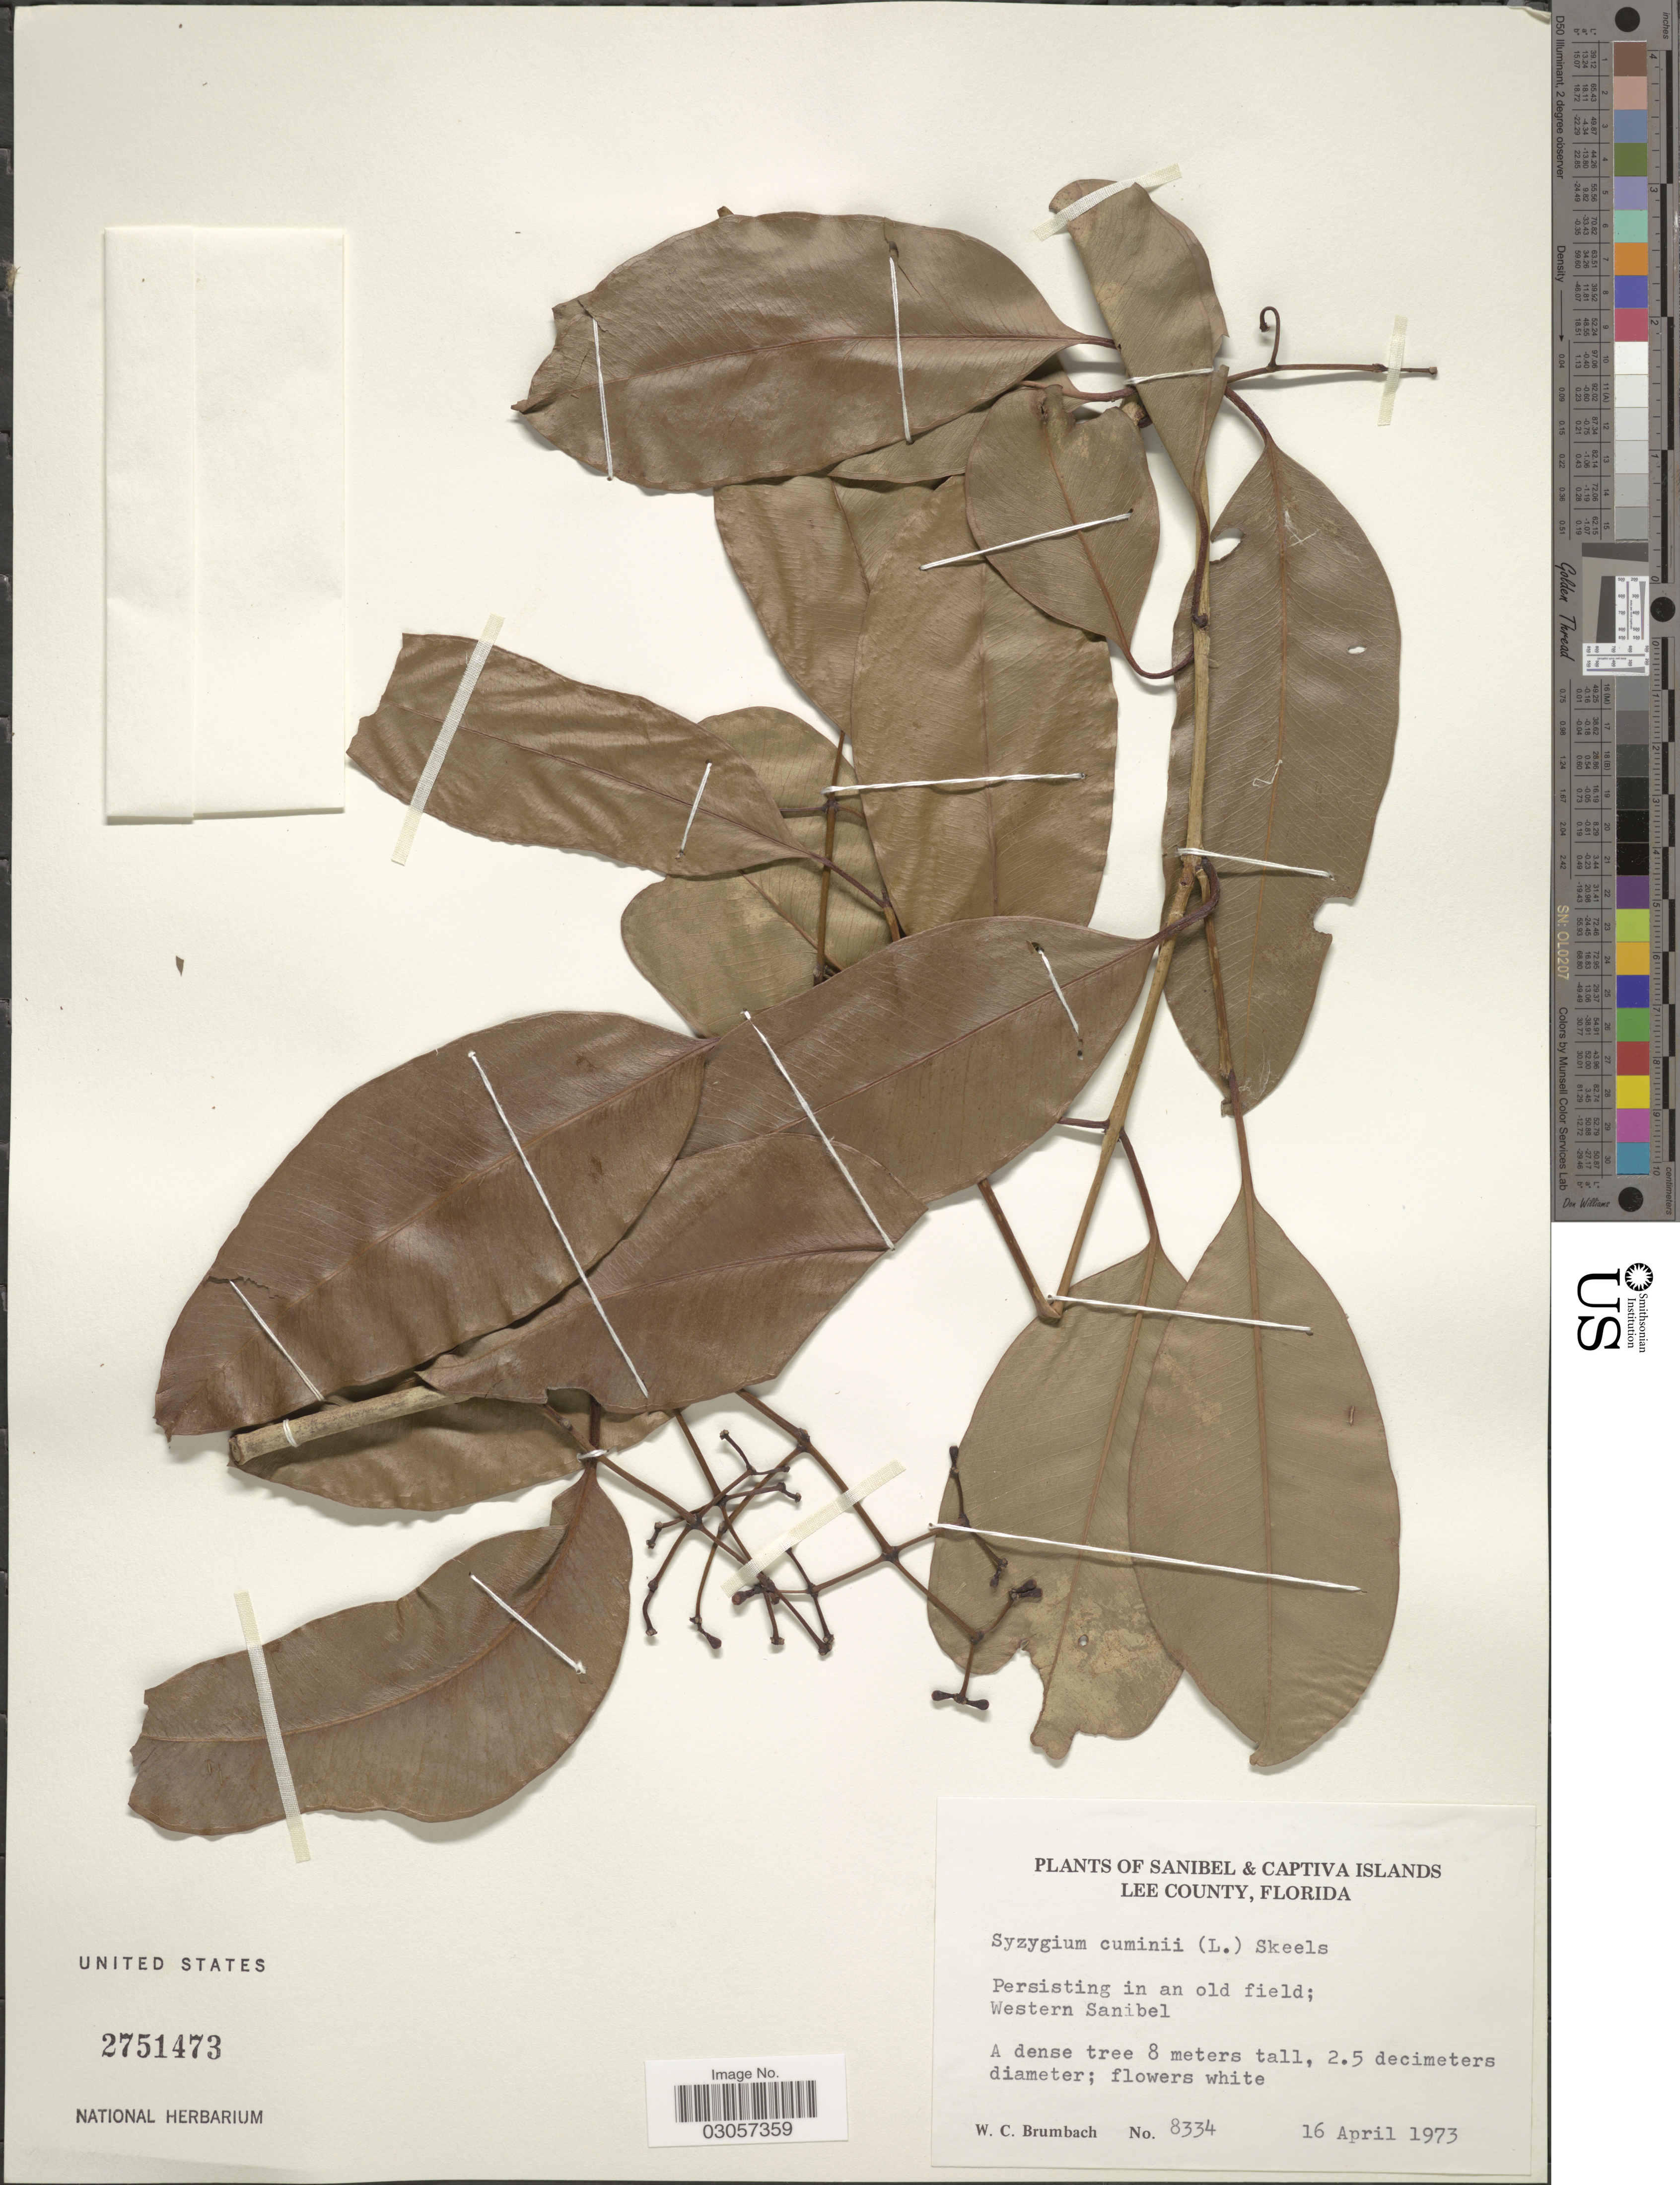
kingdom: Plantae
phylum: Tracheophyta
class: Magnoliopsida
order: Myrtales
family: Myrtaceae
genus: Syzygium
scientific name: Syzygium cumini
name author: (L.) Skeels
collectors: W. C. Brumbach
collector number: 8334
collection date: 1973-04-16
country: United States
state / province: Florida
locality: Sanibel & Captiva Islands, Lee County, Western Sanibel.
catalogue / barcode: US 2751473